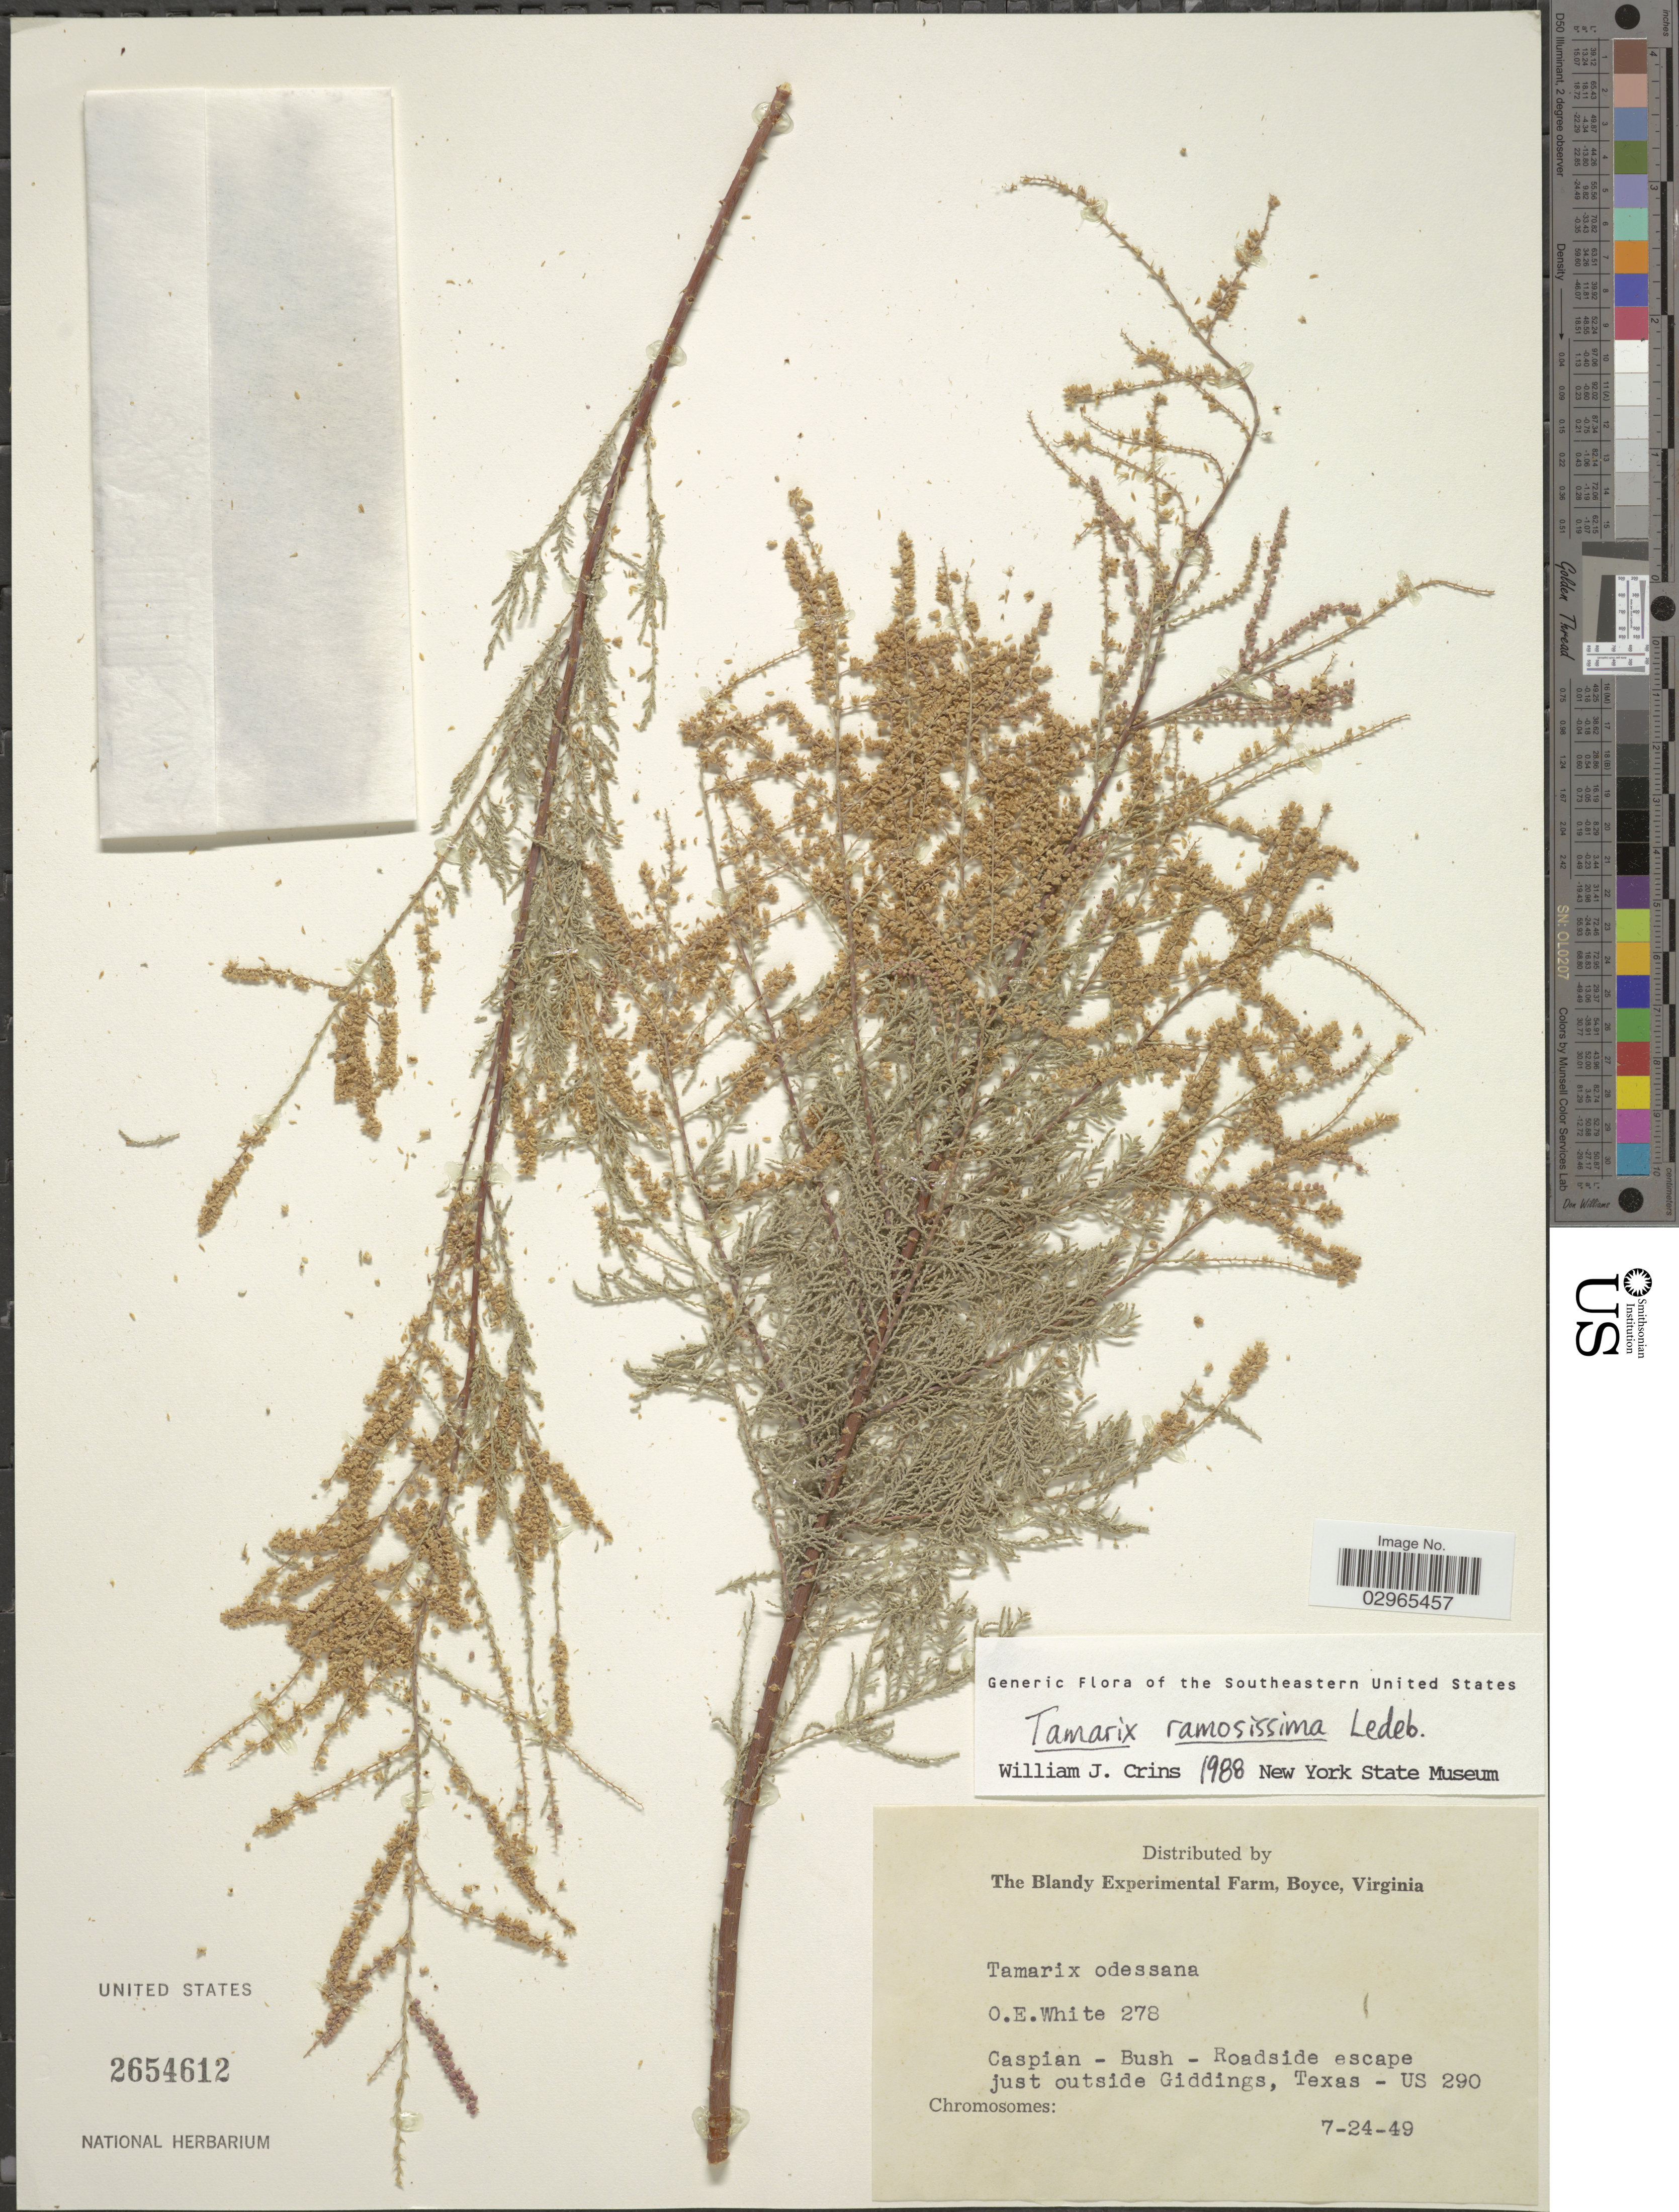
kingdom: Plantae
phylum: Tracheophyta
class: Magnoliopsida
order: Caryophyllales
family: Tamaricaceae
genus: Tamarix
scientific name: Tamarix ramosissima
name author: Ledeb.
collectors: O. E. White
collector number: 278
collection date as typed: Transcribed d/m/y: 24/7/49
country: United States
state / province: Virginia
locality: The Blandy Experimental Farm, Boyce.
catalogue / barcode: US 2654612